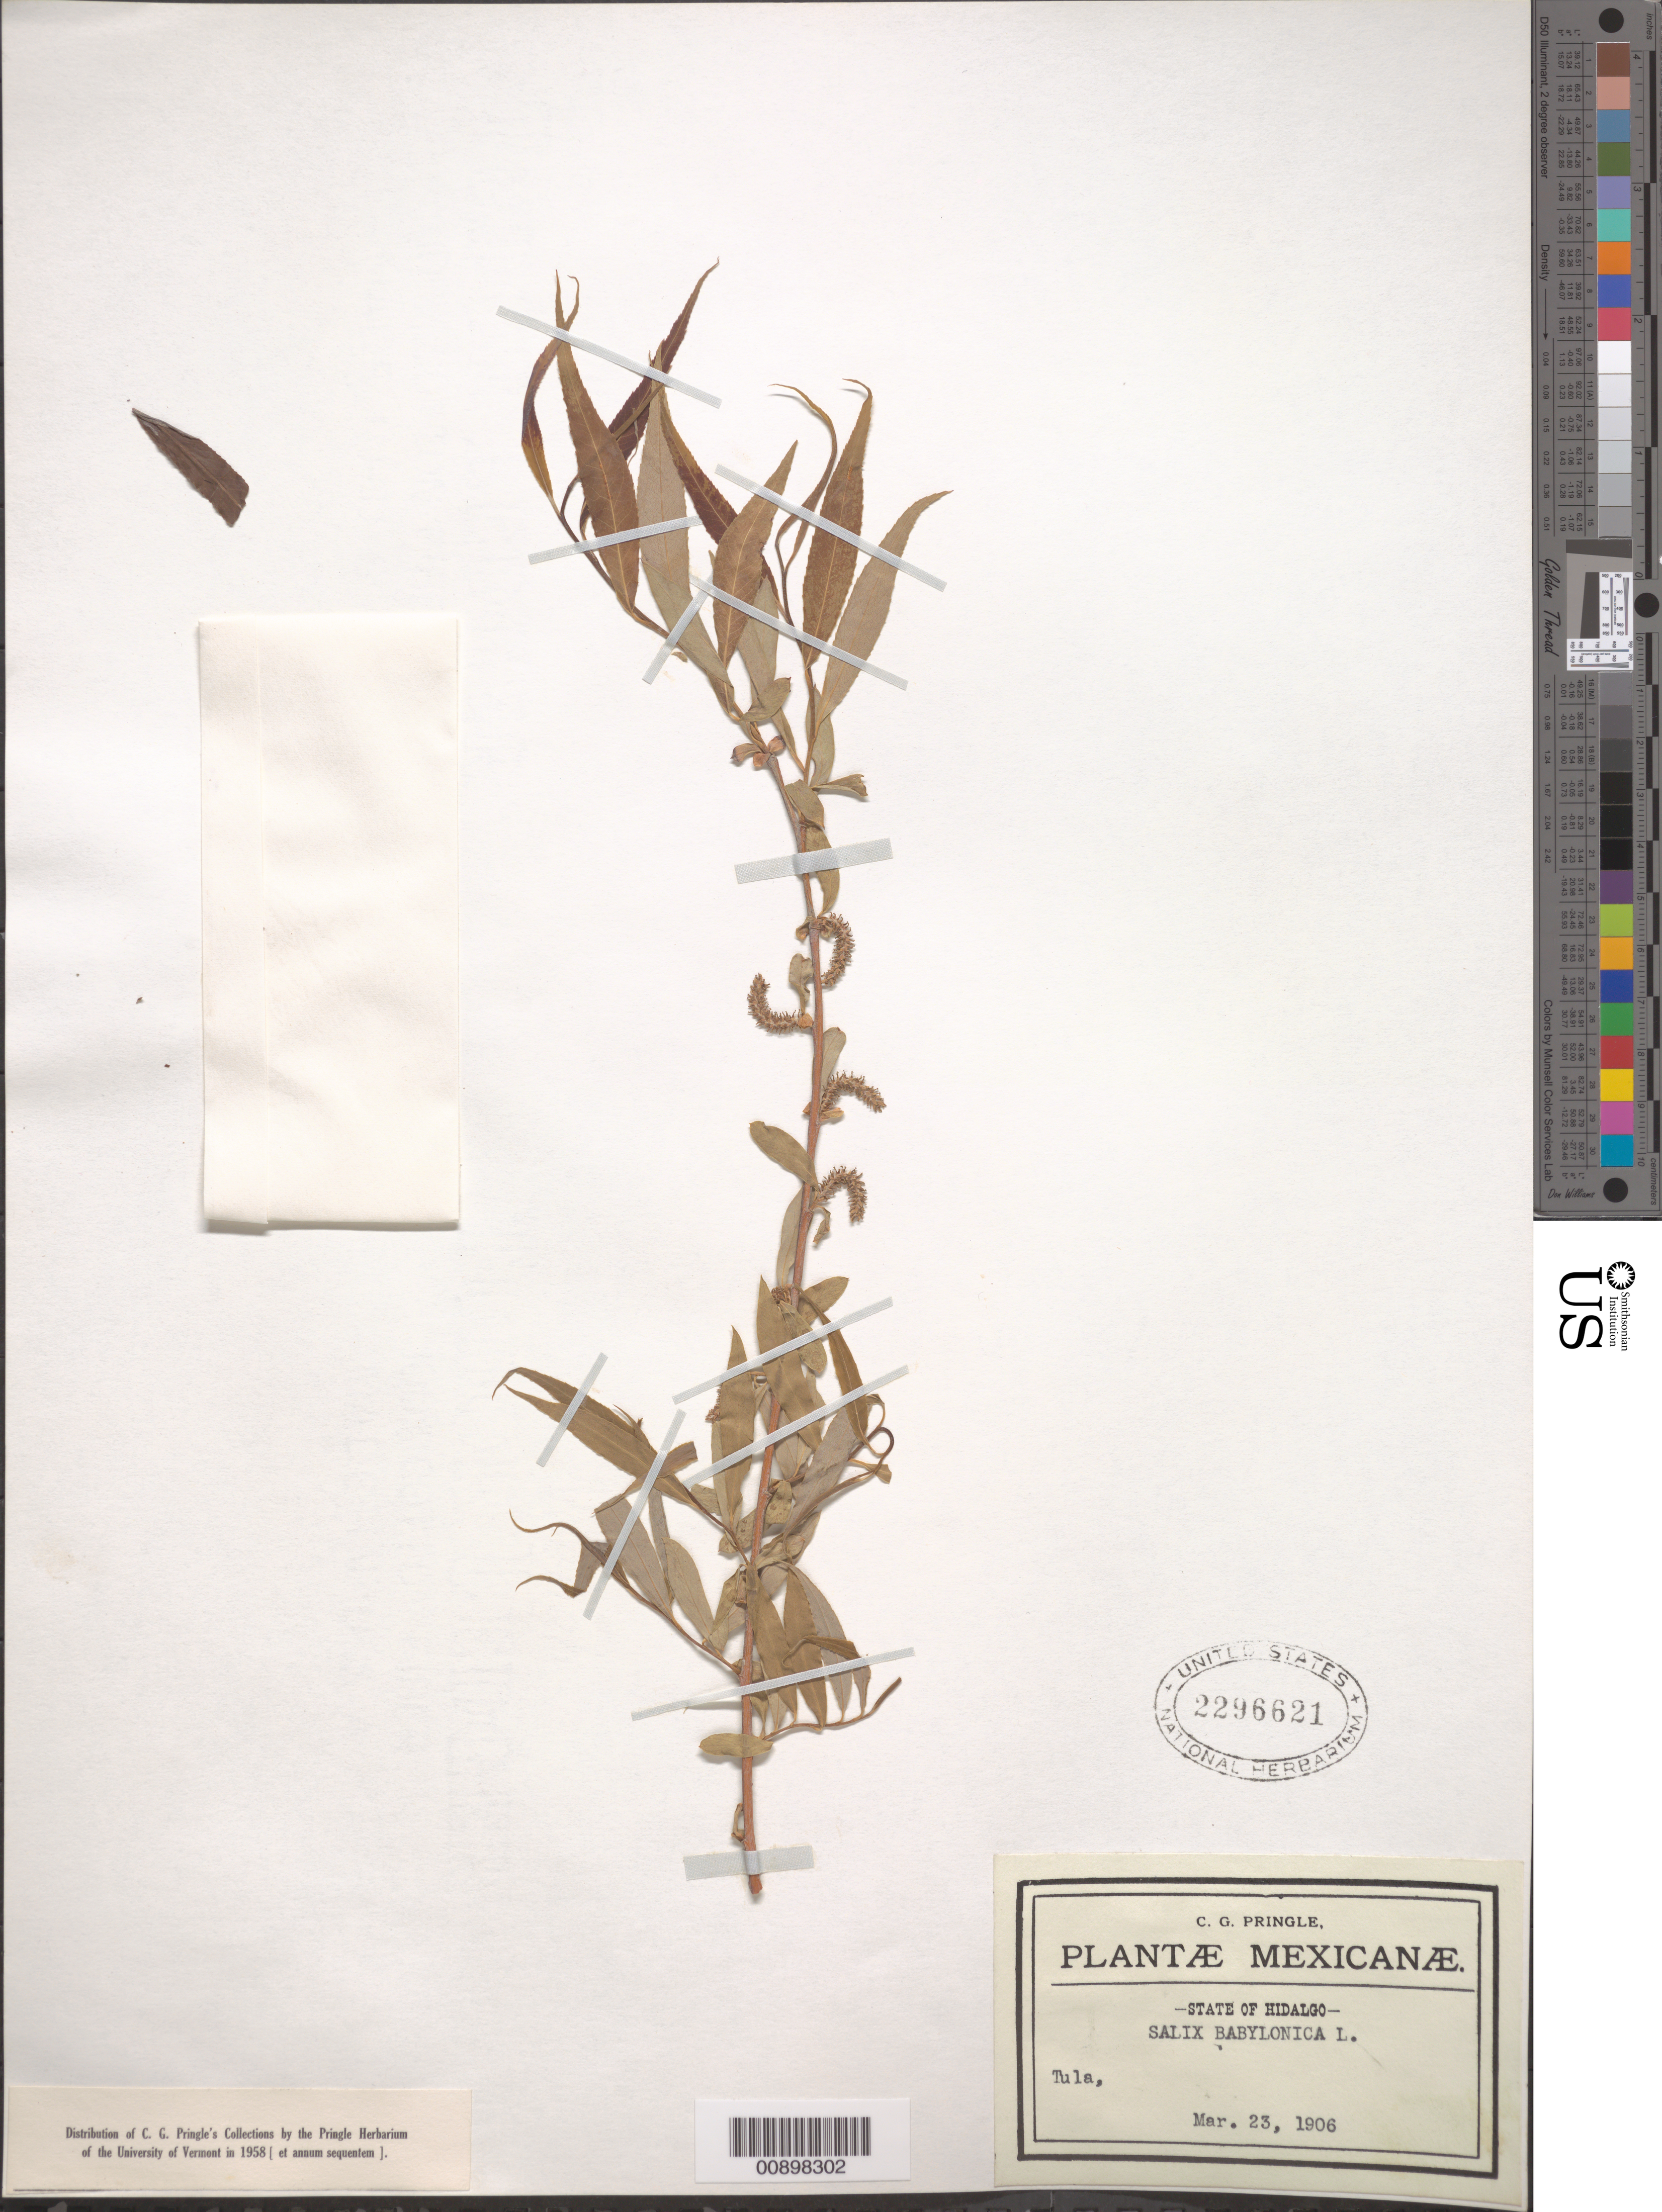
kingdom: Plantae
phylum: Tracheophyta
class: Magnoliopsida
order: Malpighiales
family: Salicaceae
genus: Salix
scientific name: Salix babylonica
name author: L.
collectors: C. G. Pringle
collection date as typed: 23 Mar 1906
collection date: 1906-03-23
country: Mexico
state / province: Hidalgo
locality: Tula, Hidalgo.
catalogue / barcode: US 2296621